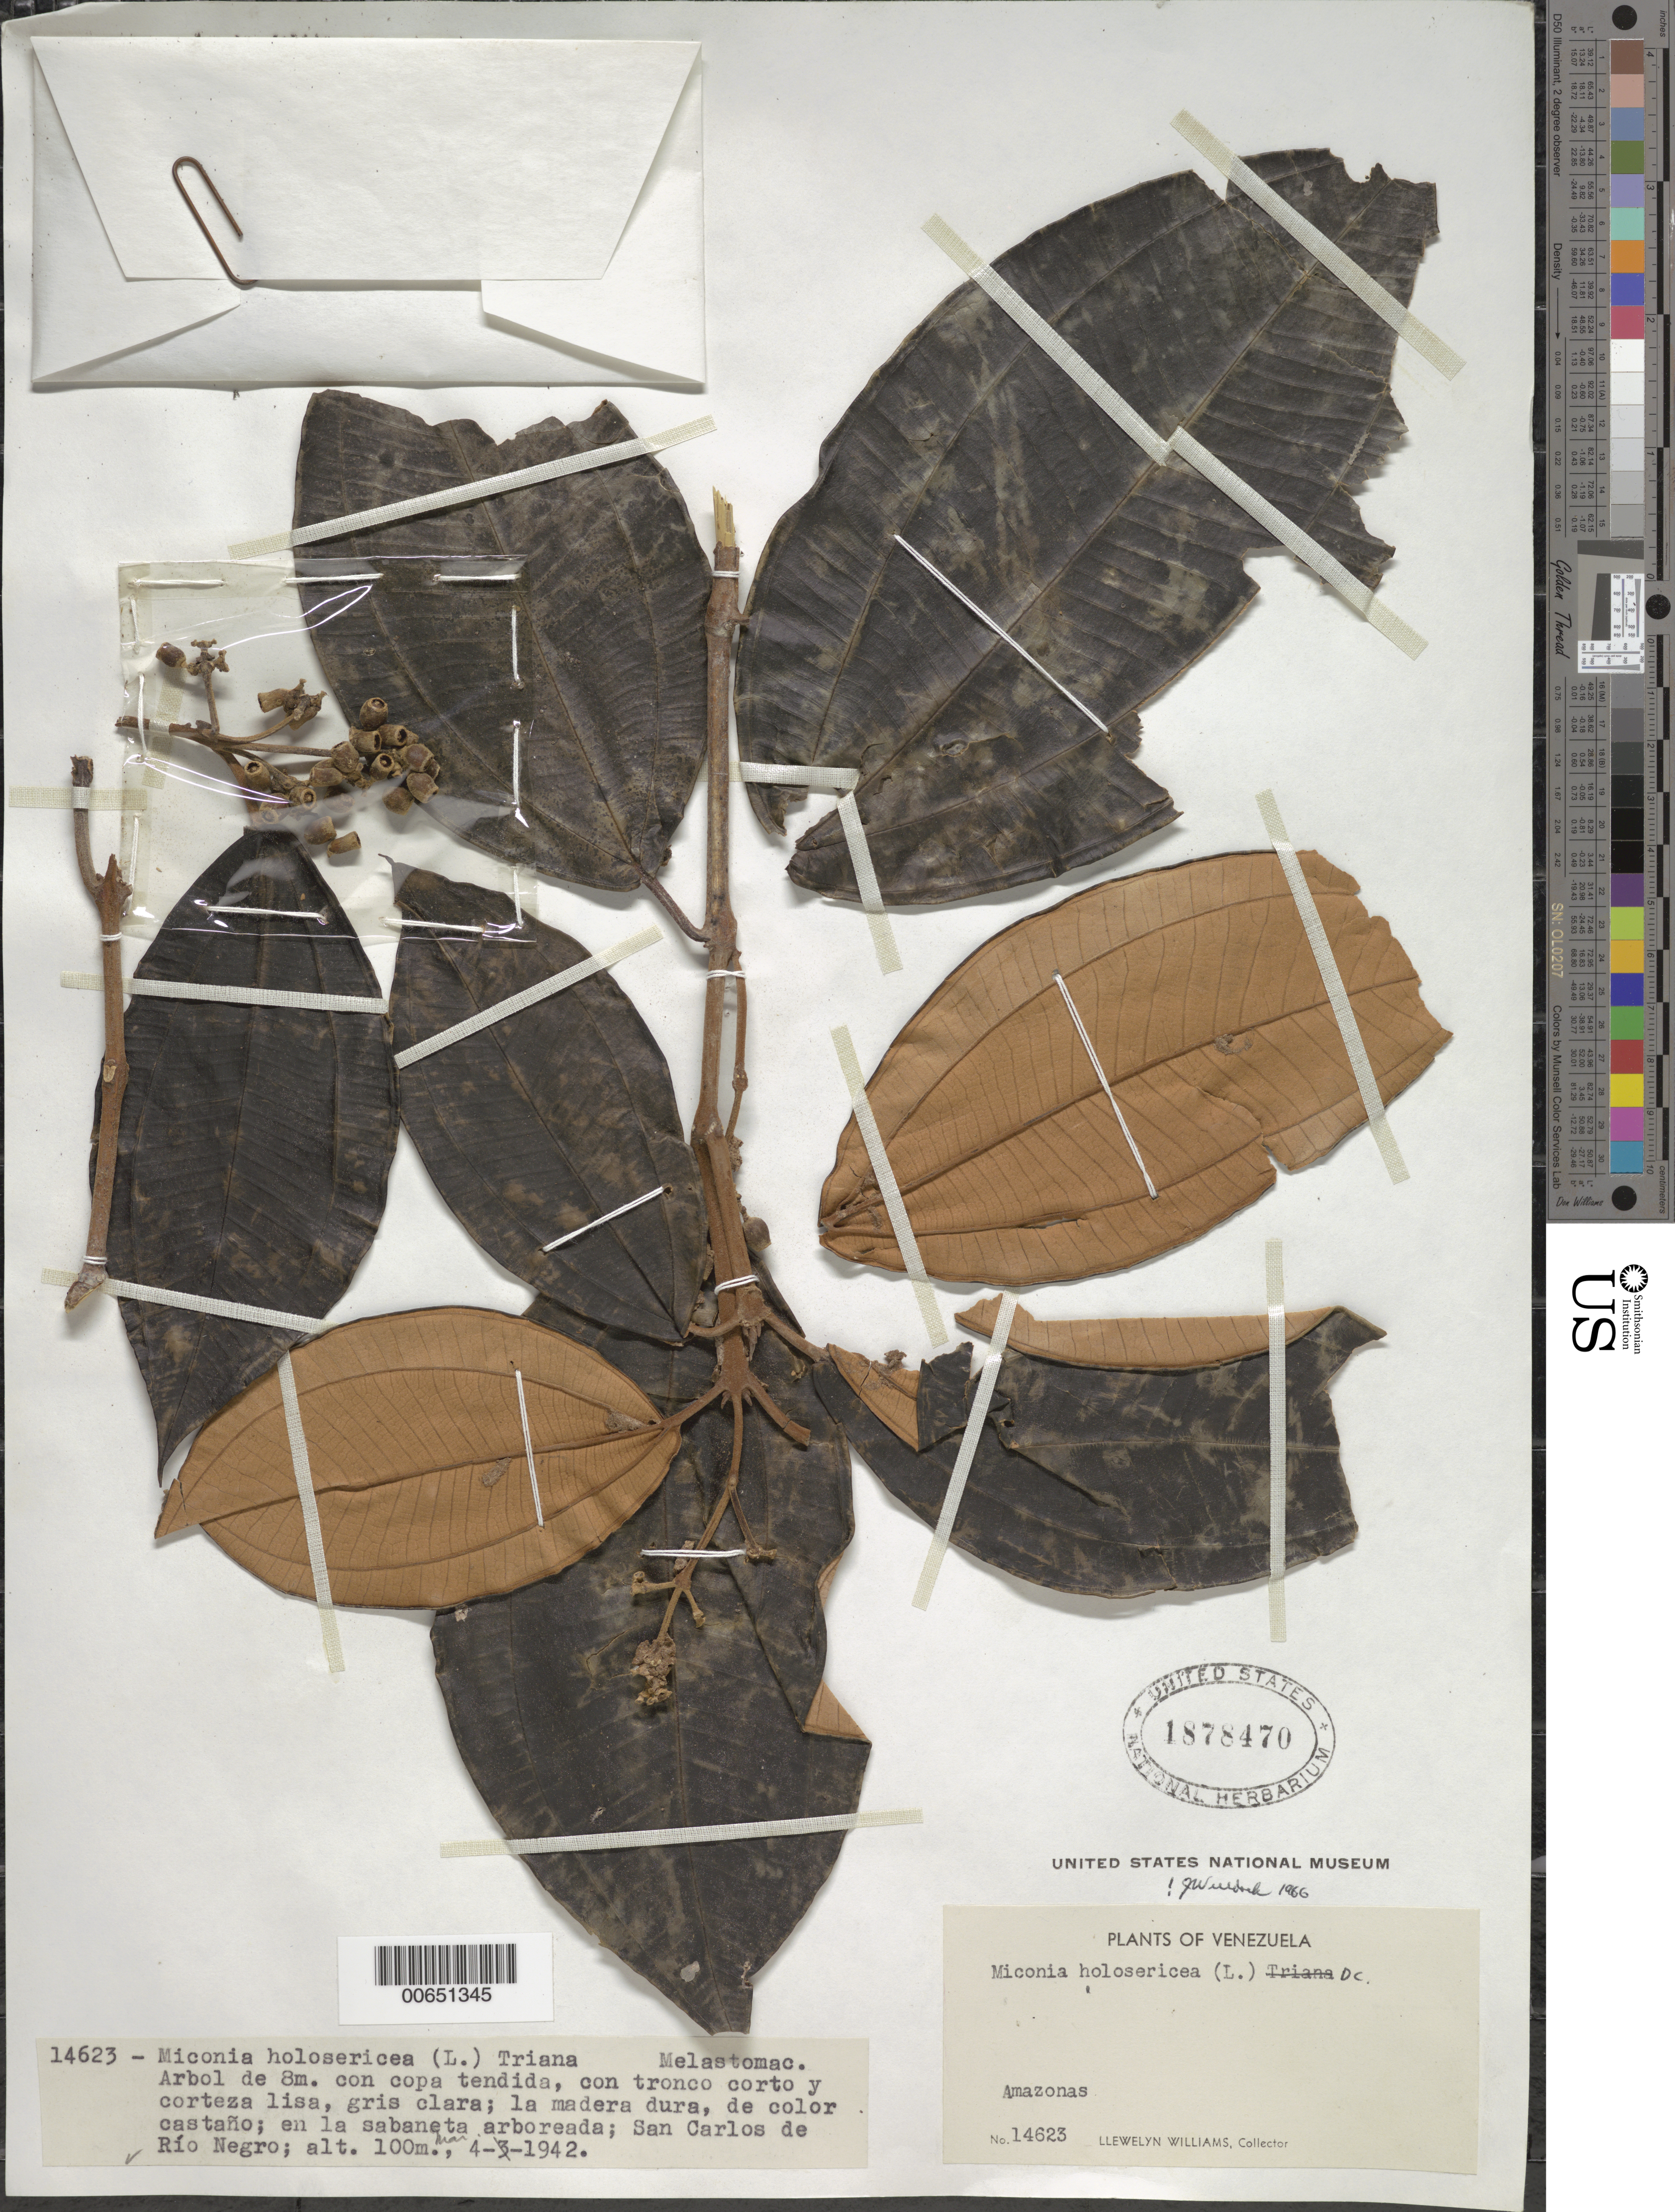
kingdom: Plantae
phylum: Tracheophyta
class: Magnoliopsida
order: Myrtales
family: Melastomataceae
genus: Miconia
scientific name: Miconia holosericea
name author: (L.) DC.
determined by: Wurdack, John J., (US), US (UNITED STATES)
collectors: Ll. Williams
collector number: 14623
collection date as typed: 4-Mar-42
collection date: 1942-03-04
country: Venezuela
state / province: Amazonas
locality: San Carlos de Río Negro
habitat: Sabana arboreada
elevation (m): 100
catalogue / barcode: US 1878470